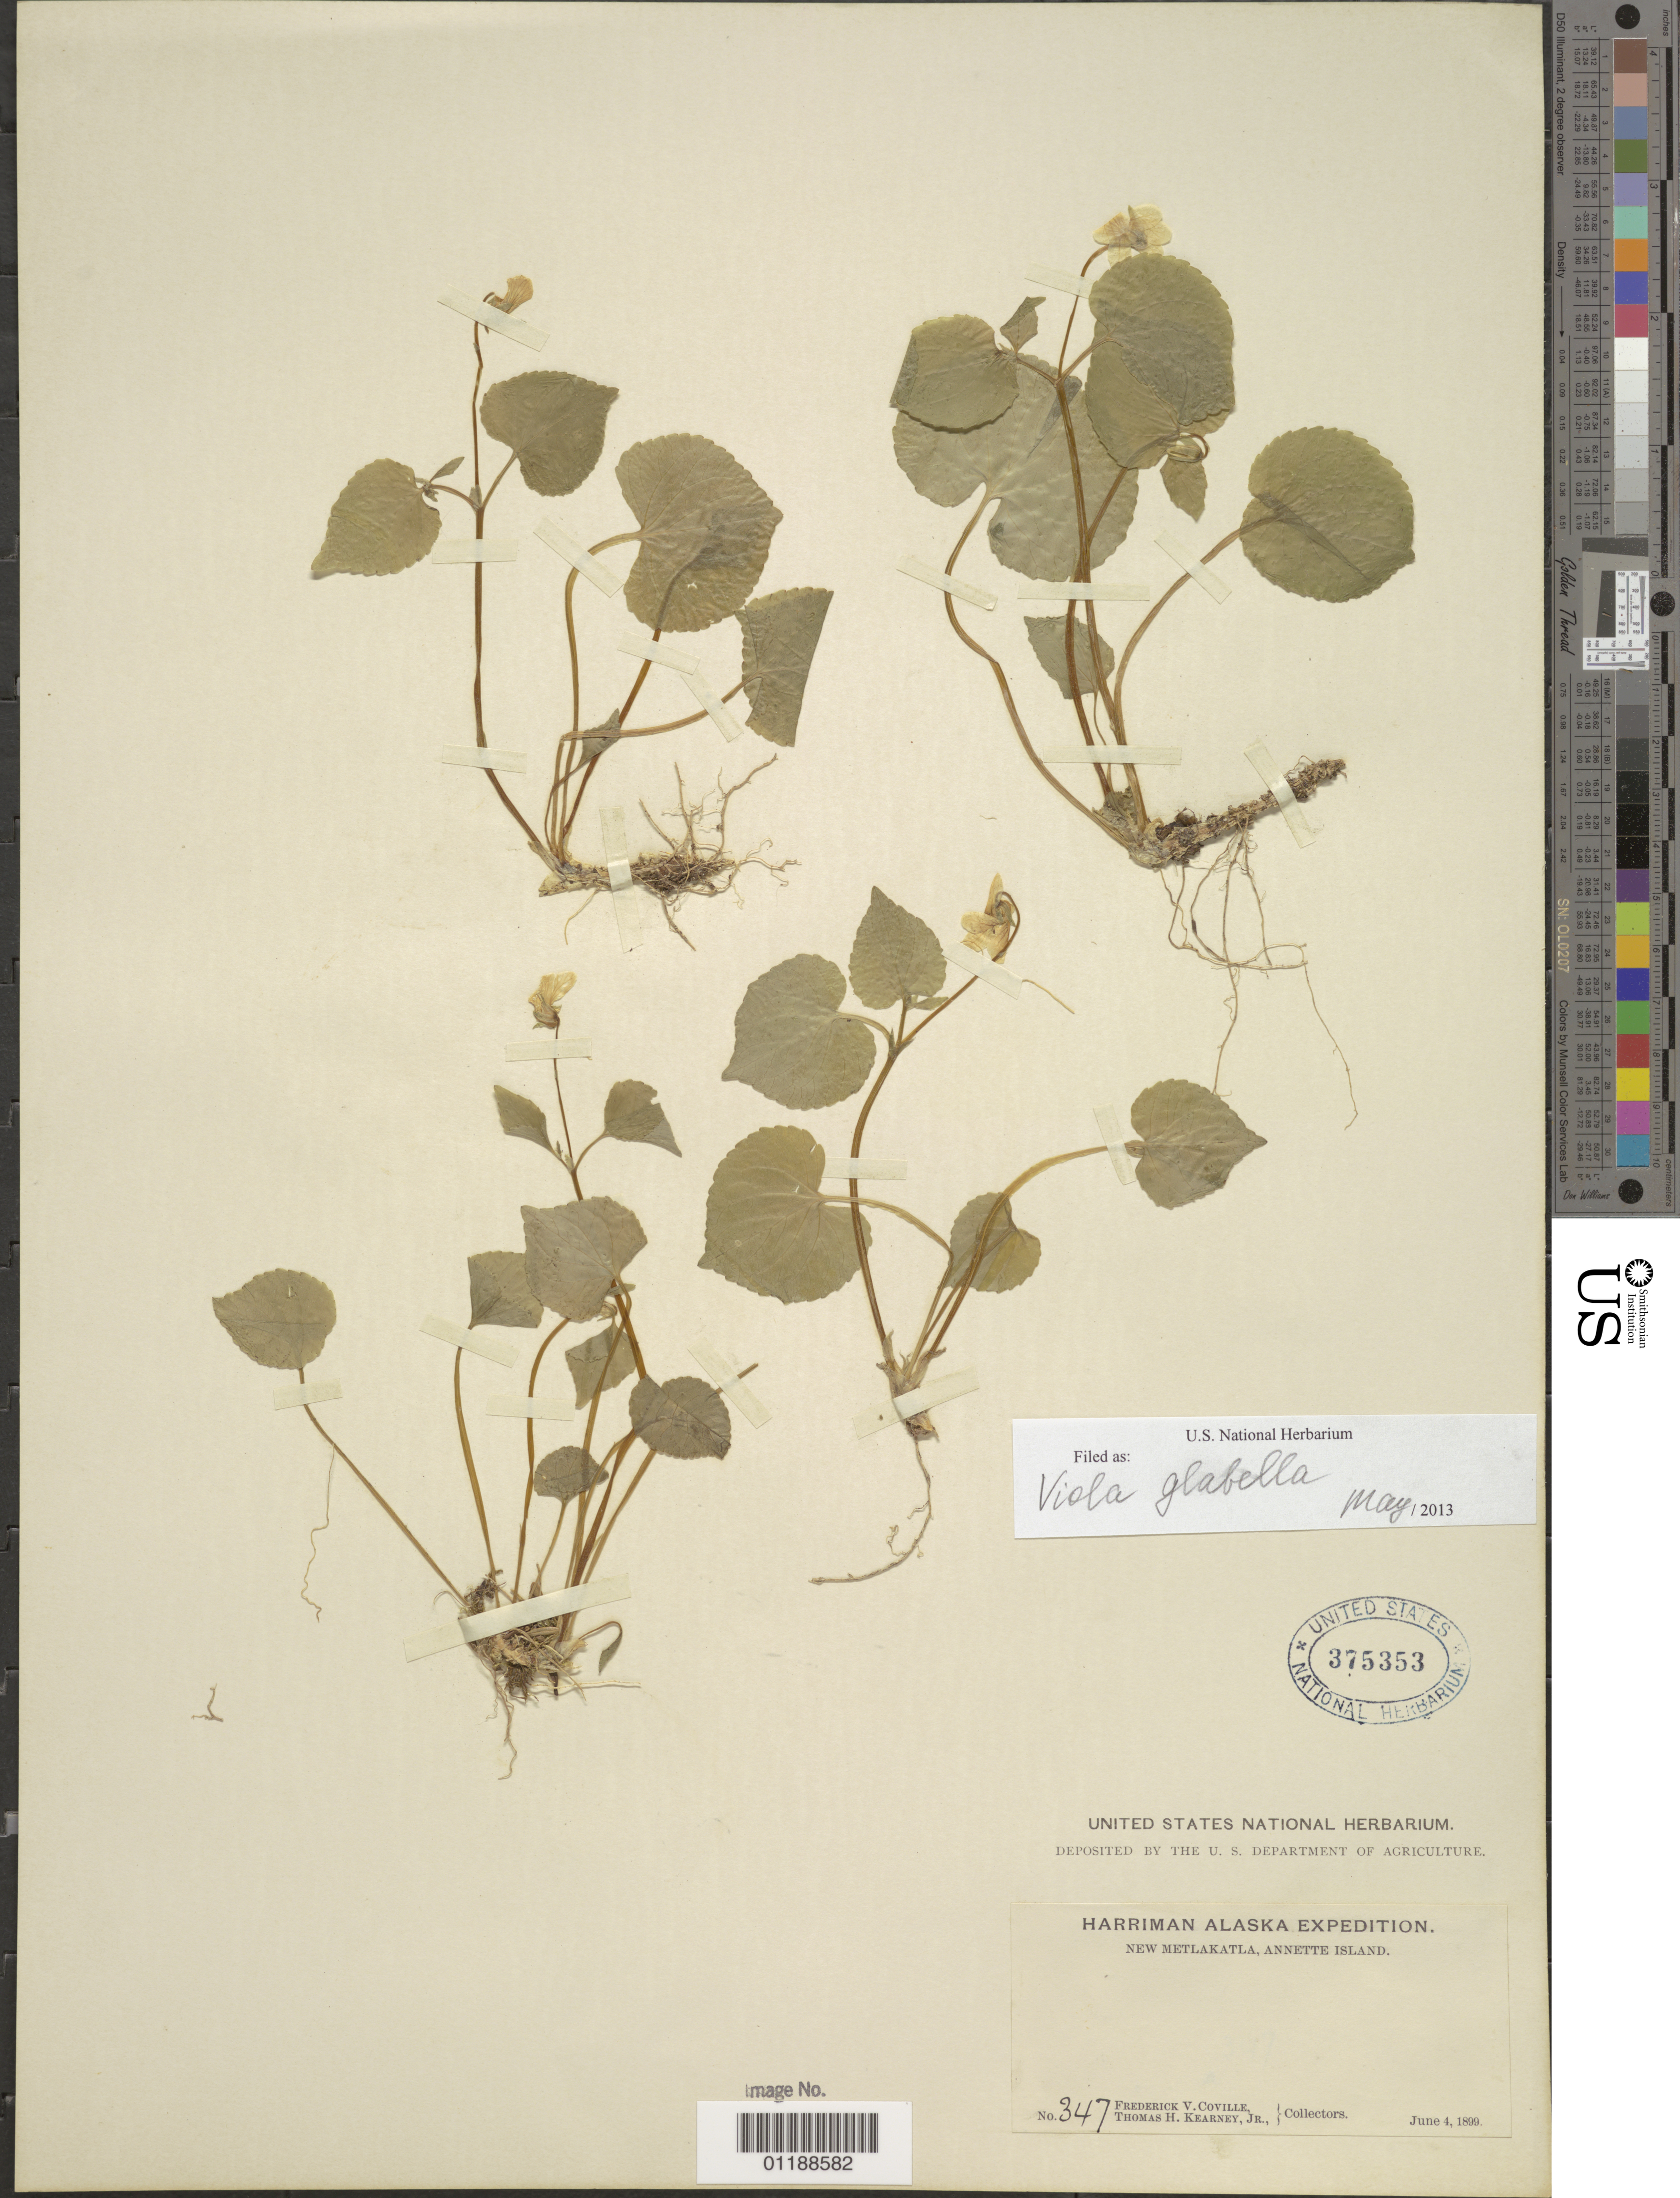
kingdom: Plantae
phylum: Tracheophyta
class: Magnoliopsida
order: Malpighiales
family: Violaceae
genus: Viola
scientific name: Viola glabella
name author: Nutt.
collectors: F. V. Coville & T. H. Kearney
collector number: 347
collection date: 1899-06-04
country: United States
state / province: Alaska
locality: New Metlakatla, Annette Island.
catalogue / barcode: US 375353